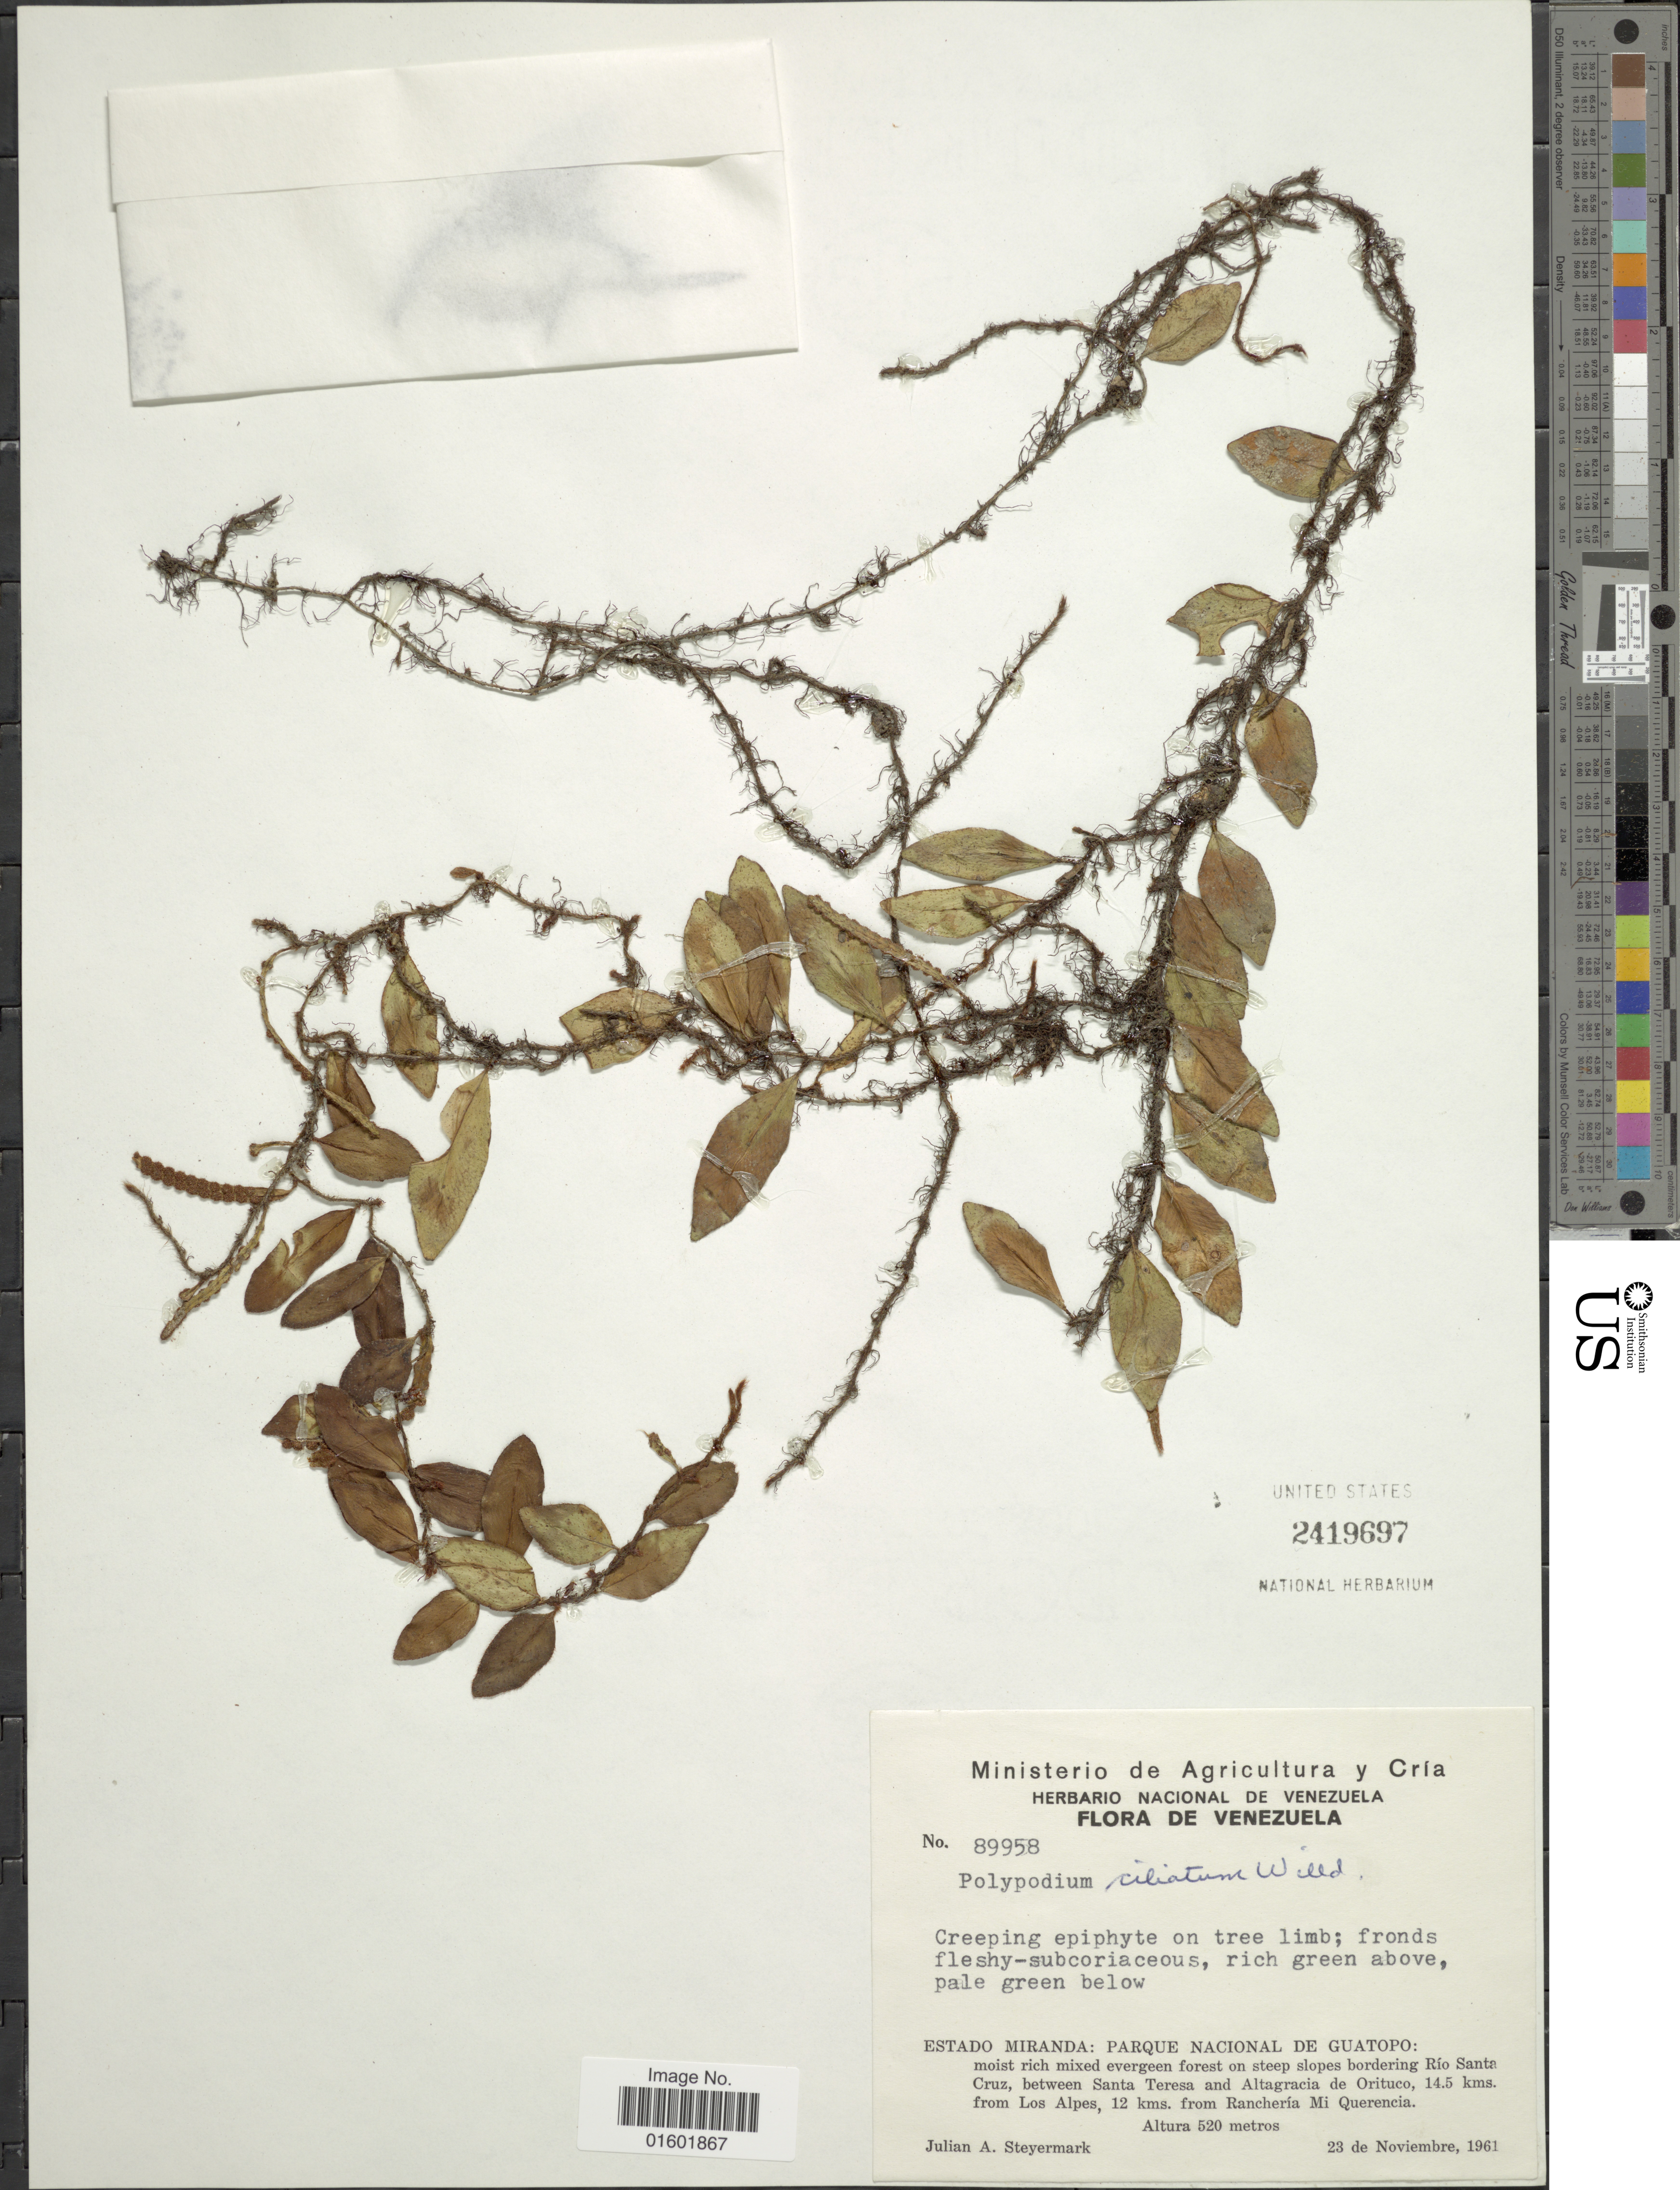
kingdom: Plantae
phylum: Tracheophyta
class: Polypodiopsida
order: Polypodiales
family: Polypodiaceae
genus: Microgramma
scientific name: Microgramma reptans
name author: (Cav.) A.R. Sm.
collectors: J. Steyermark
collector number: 89958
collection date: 1961-11-23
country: Venezuela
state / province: Miranda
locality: Parque Nacional de Guatopo: moist rich evergreen forest on steep slopes bordering Rio Santa Cruz, between Santa Teresa and Altagracia de Orituco, 14.5 kms. from Los Alpes, 12 kms. from Rancheria Mi Querencia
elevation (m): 520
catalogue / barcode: US 2419697